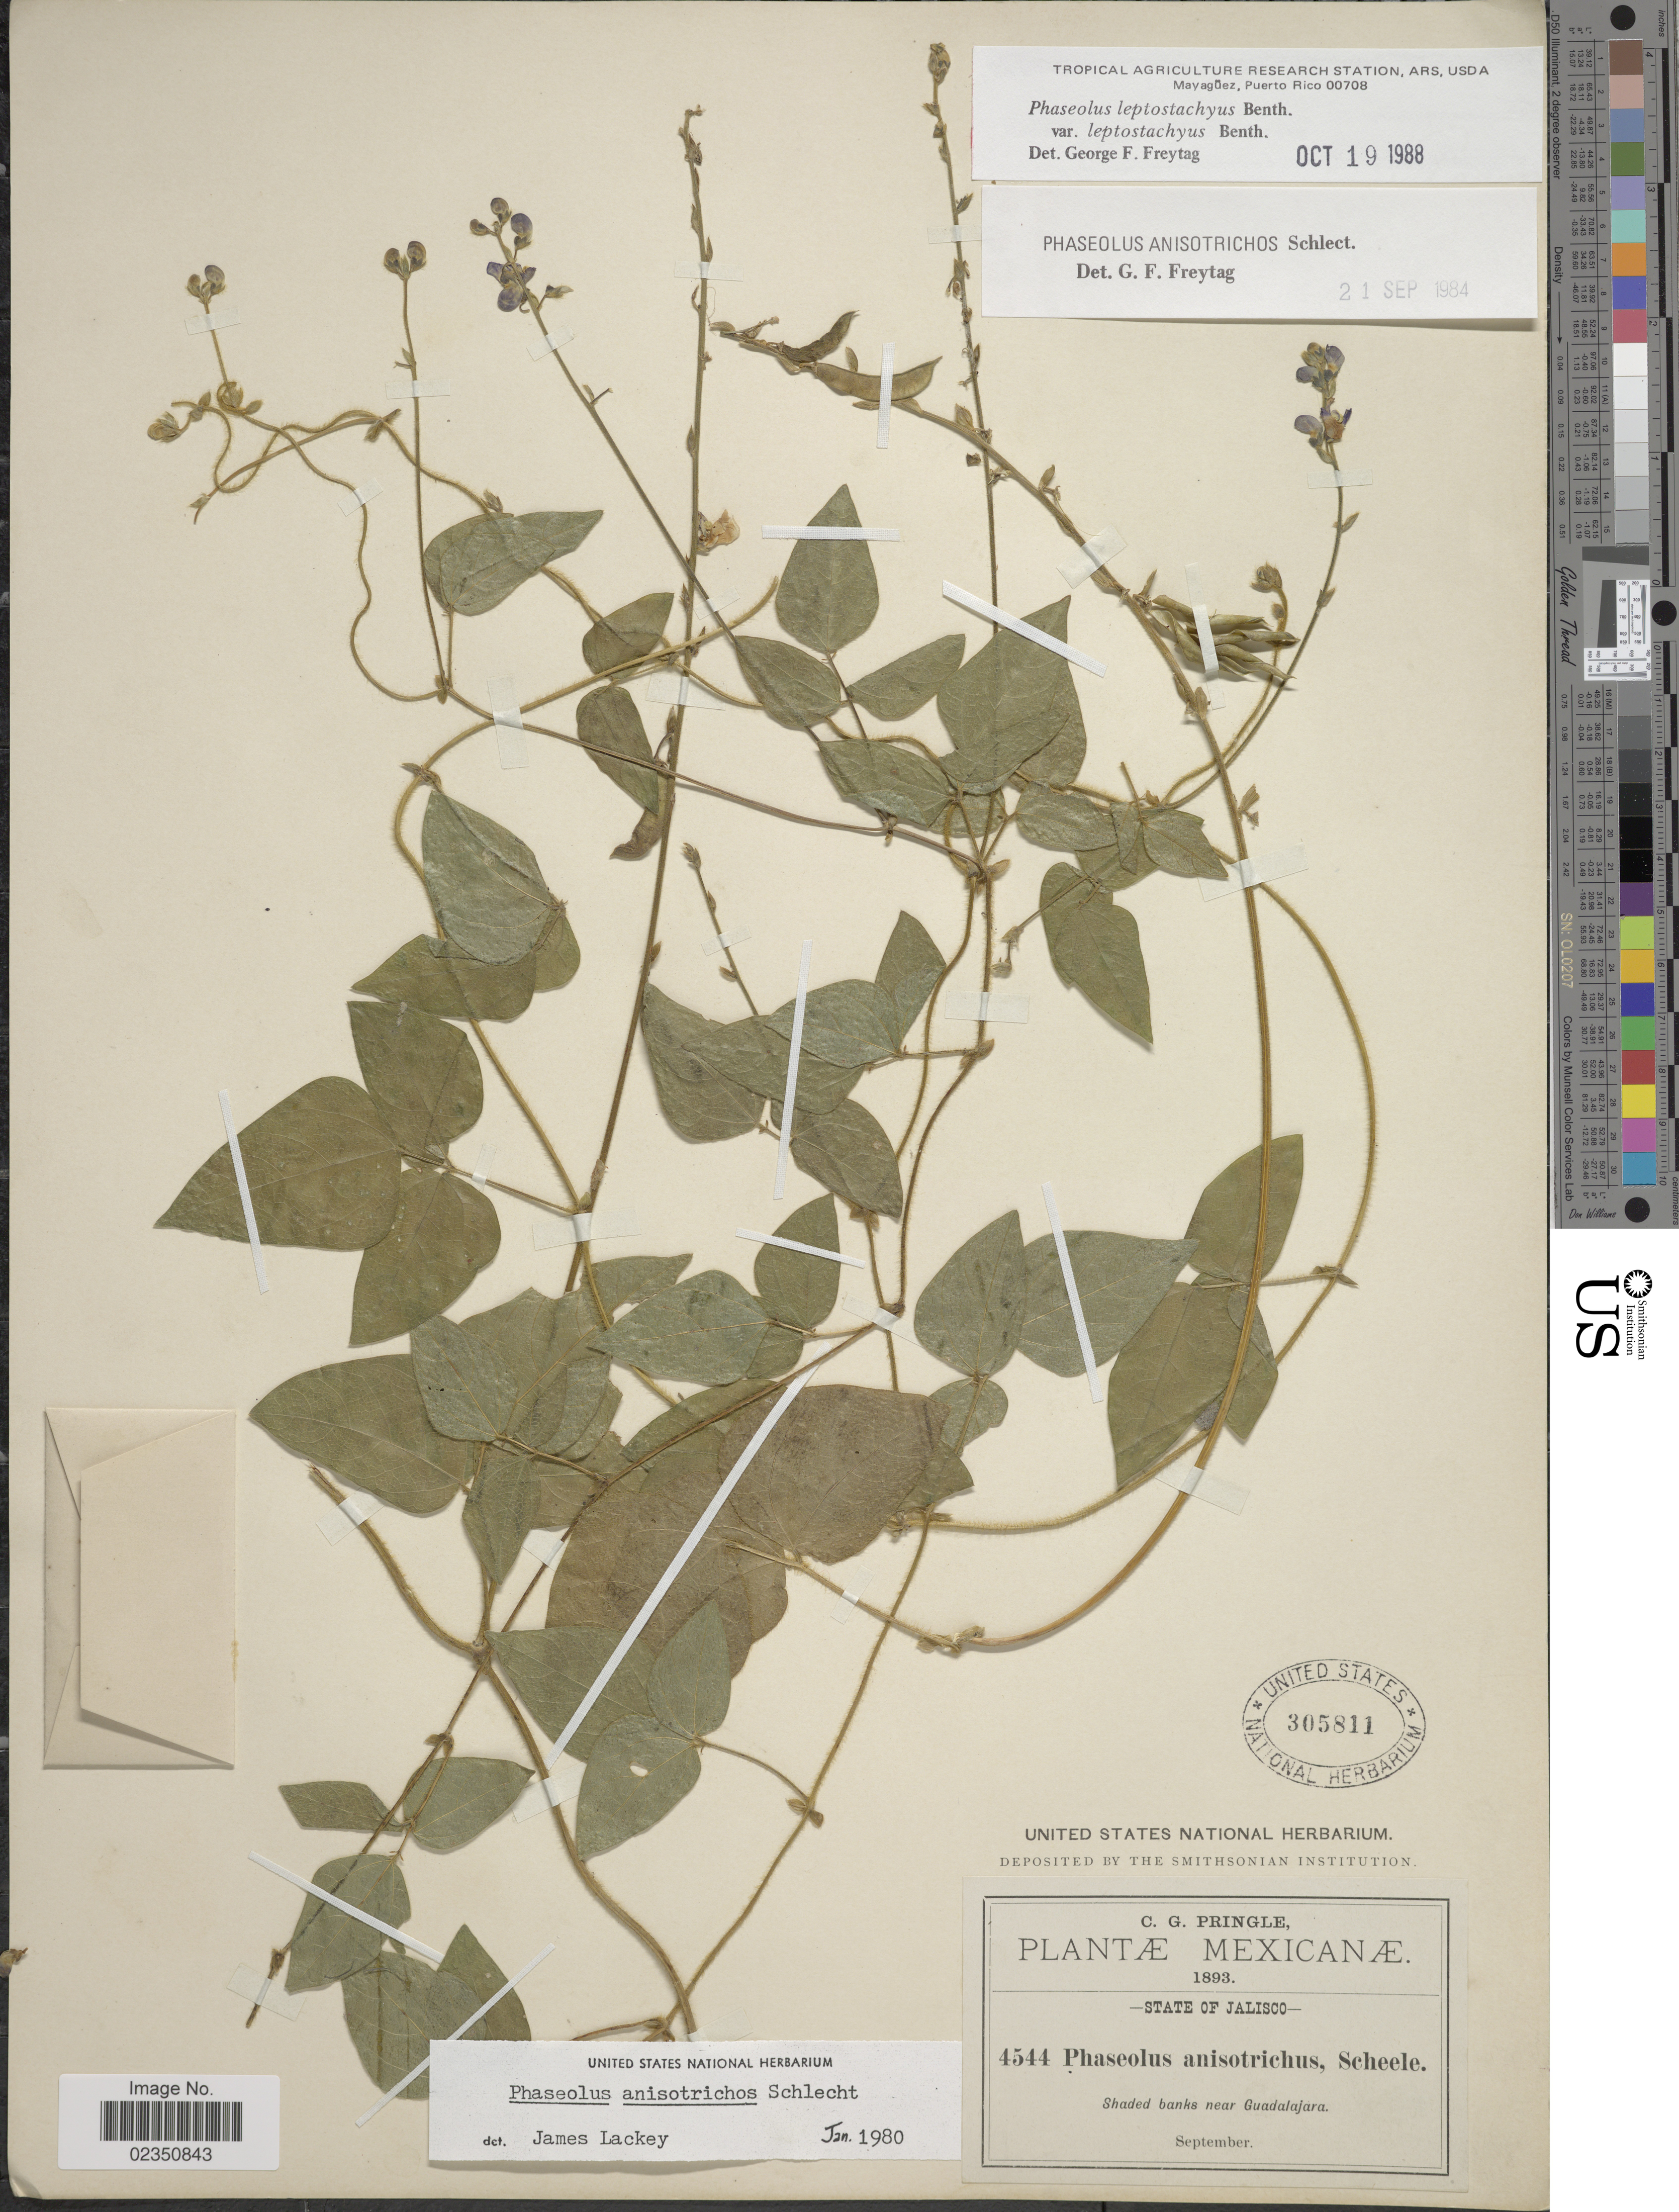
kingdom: Plantae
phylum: Tracheophyta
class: Magnoliopsida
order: Fabales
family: Fabaceae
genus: Phaseolus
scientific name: Phaseolus leptostachyus var. leptostachyus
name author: Benth.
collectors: C. G. Pringle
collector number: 4544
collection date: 1893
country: Mexico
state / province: Jalisco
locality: Shaded banks near Guadalajara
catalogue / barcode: US 305811